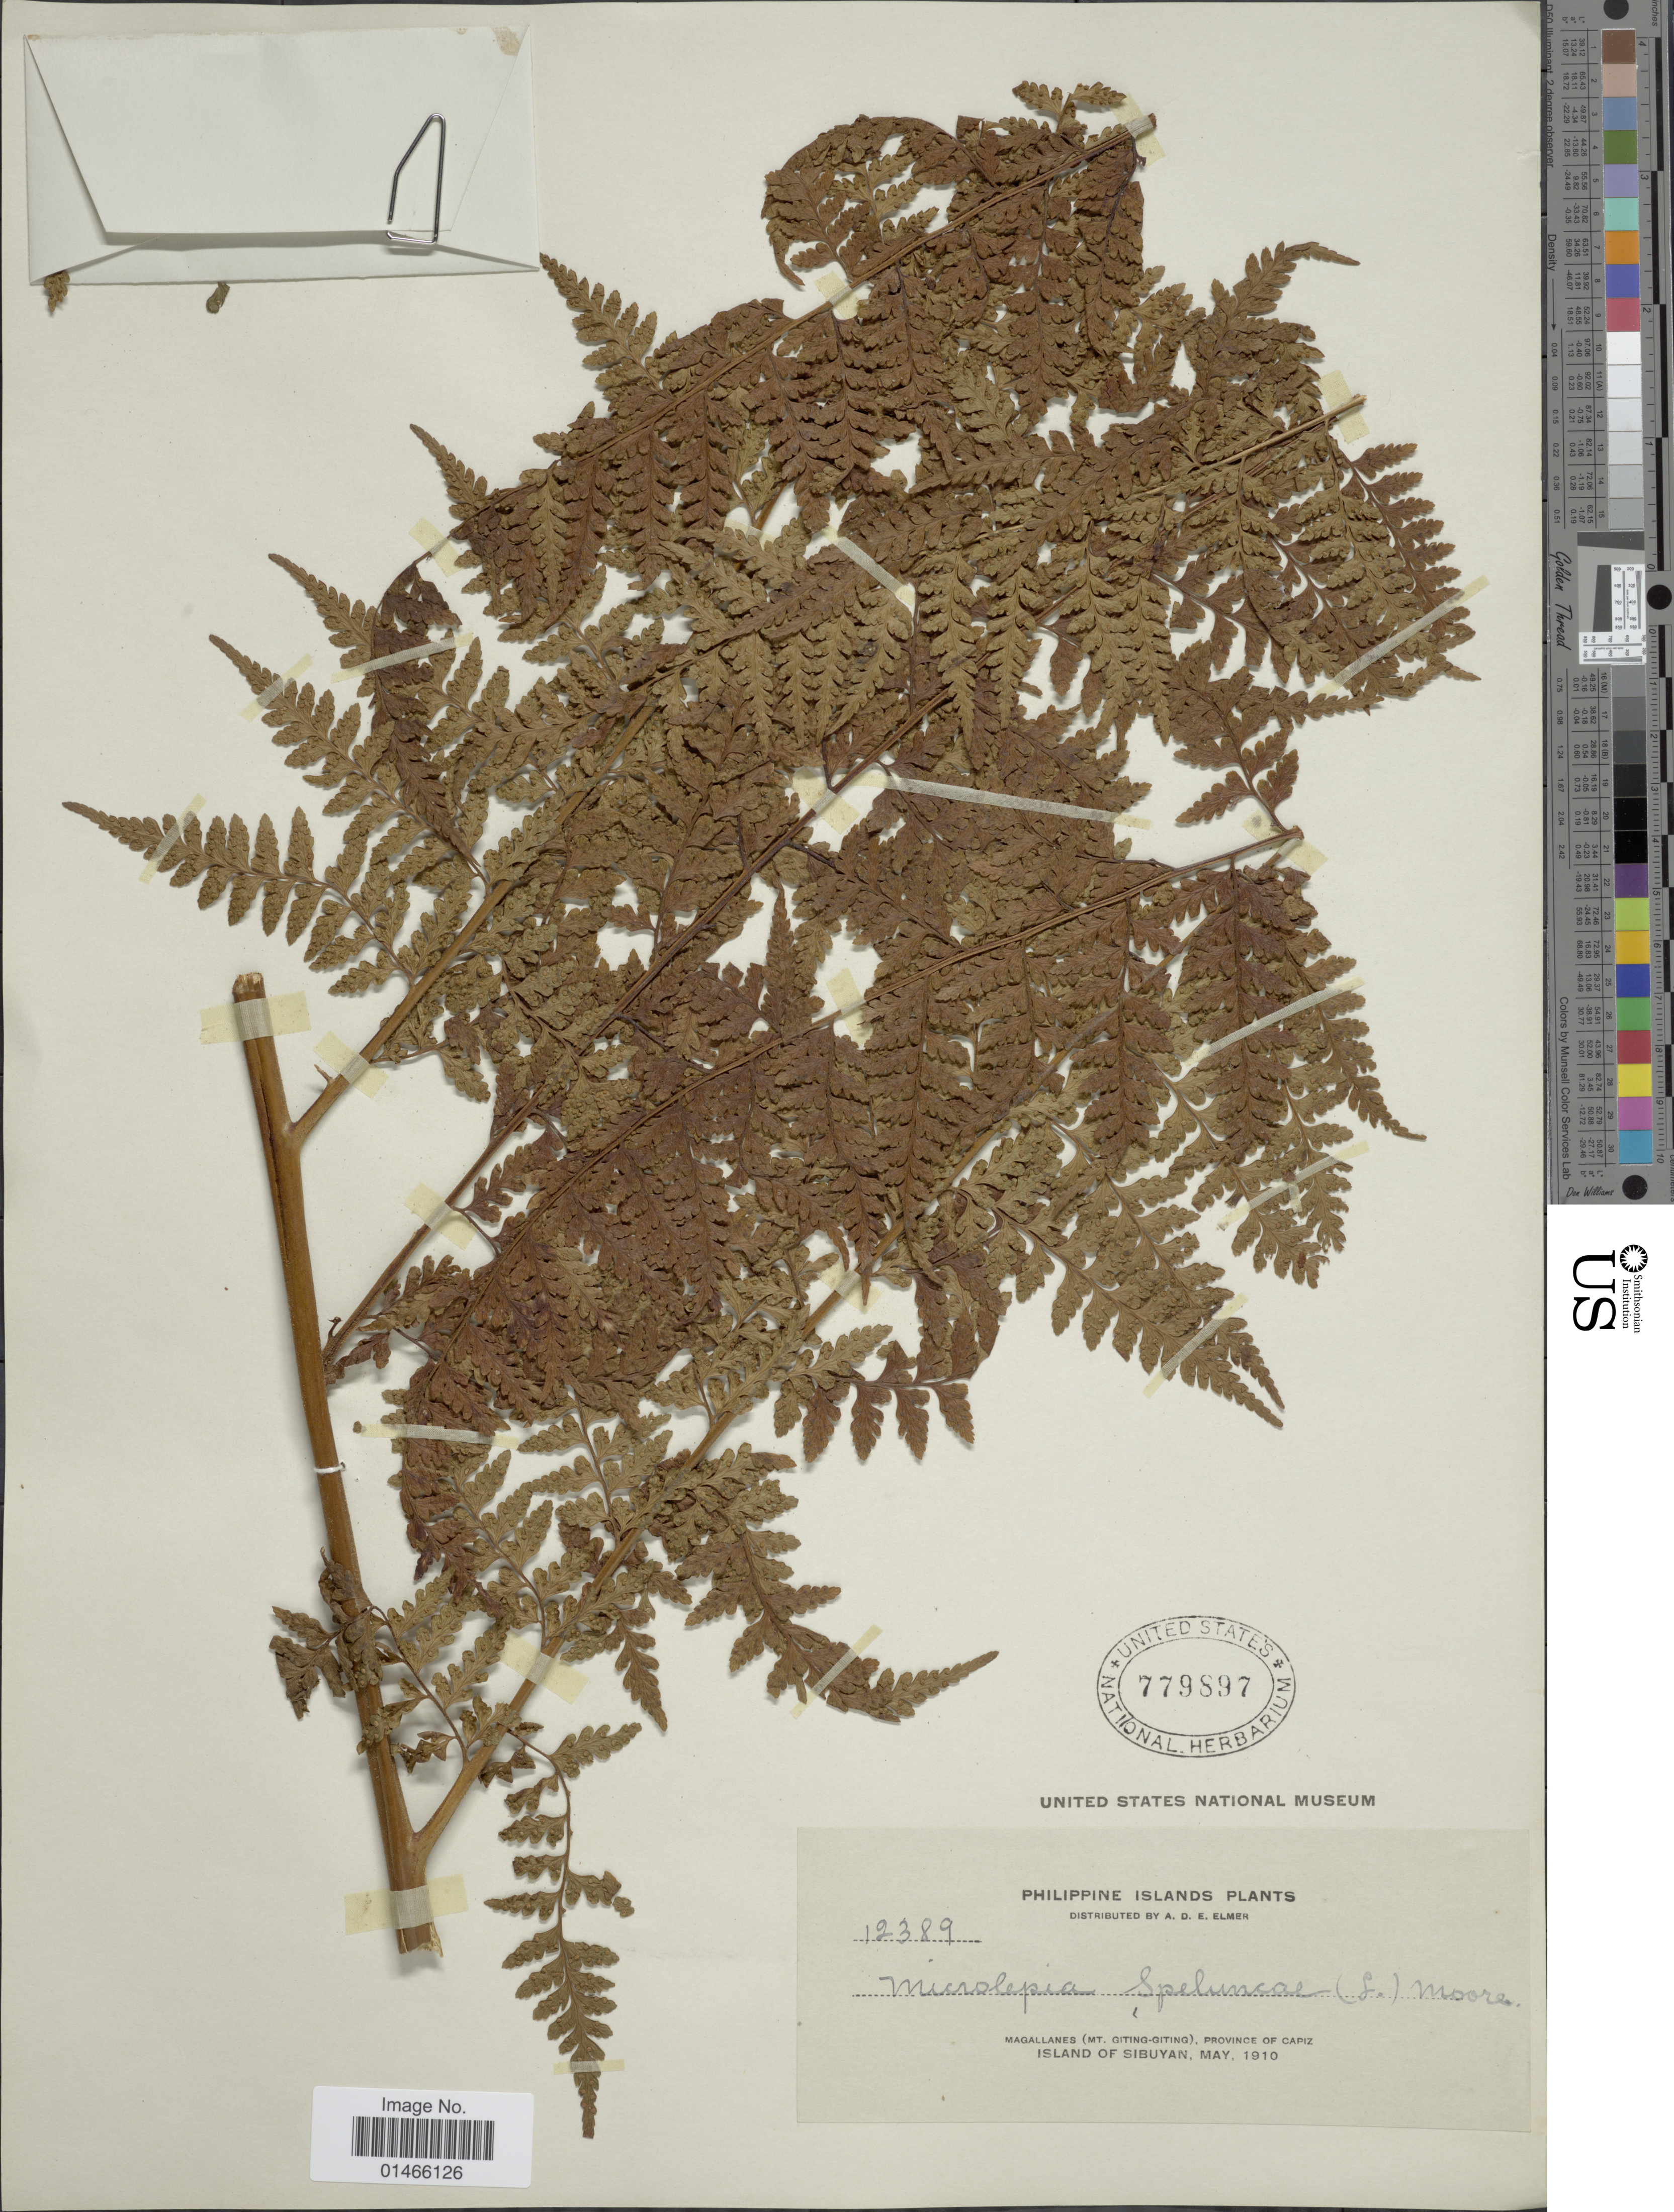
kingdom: Plantae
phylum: Tracheophyta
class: Polypodiopsida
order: Polypodiales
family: Dennstaedtiaceae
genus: Microlepia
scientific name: Microlepia speluncae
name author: (L.) T. Moore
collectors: A. D. E. Elmer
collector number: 12389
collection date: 1910-05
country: Philippines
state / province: Western Visayas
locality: Maqallanes (Mt. Giting-Gitng), Province of Capiz, Island of Sibuyan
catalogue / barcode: US 779897